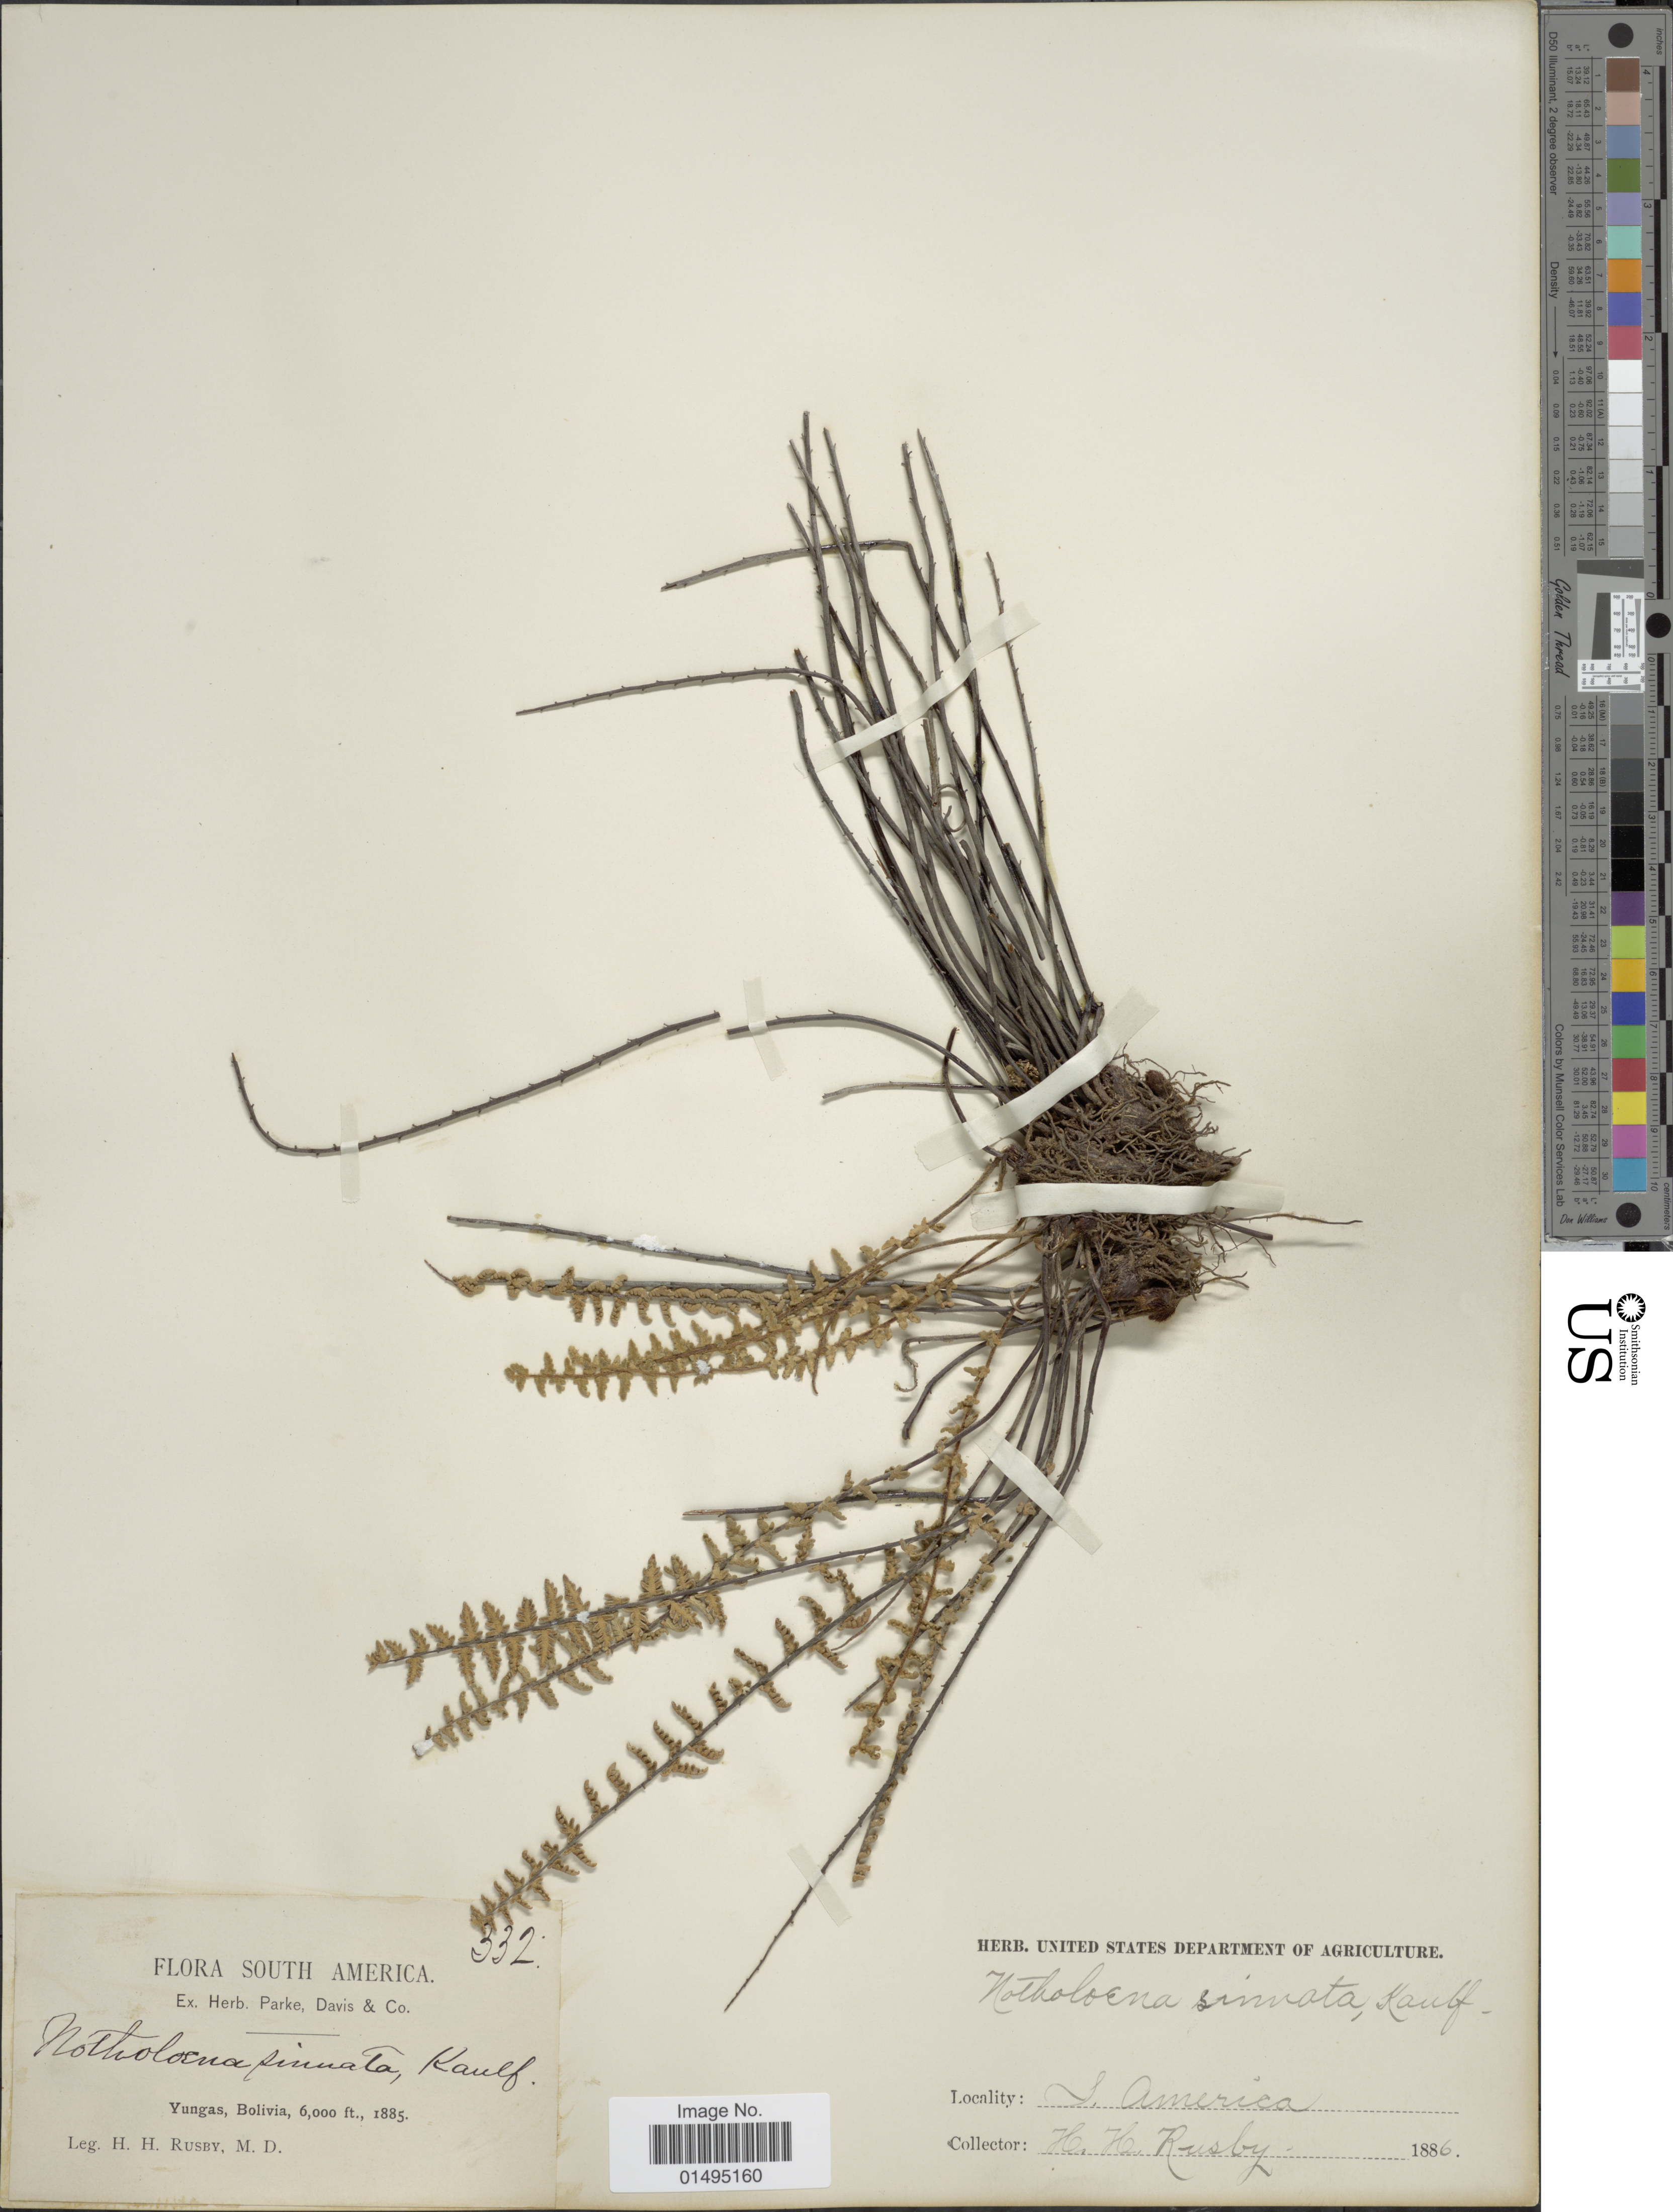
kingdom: Plantae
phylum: Tracheophyta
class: Polypodiopsida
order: Polypodiales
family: Pteridaceae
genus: Myriopteris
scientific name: Myriopteris aurea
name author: (Poir.) Grusz & Windham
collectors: H. H. Rusby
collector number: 332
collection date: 1885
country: Bolivia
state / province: La Paz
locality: Yungas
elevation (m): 1829